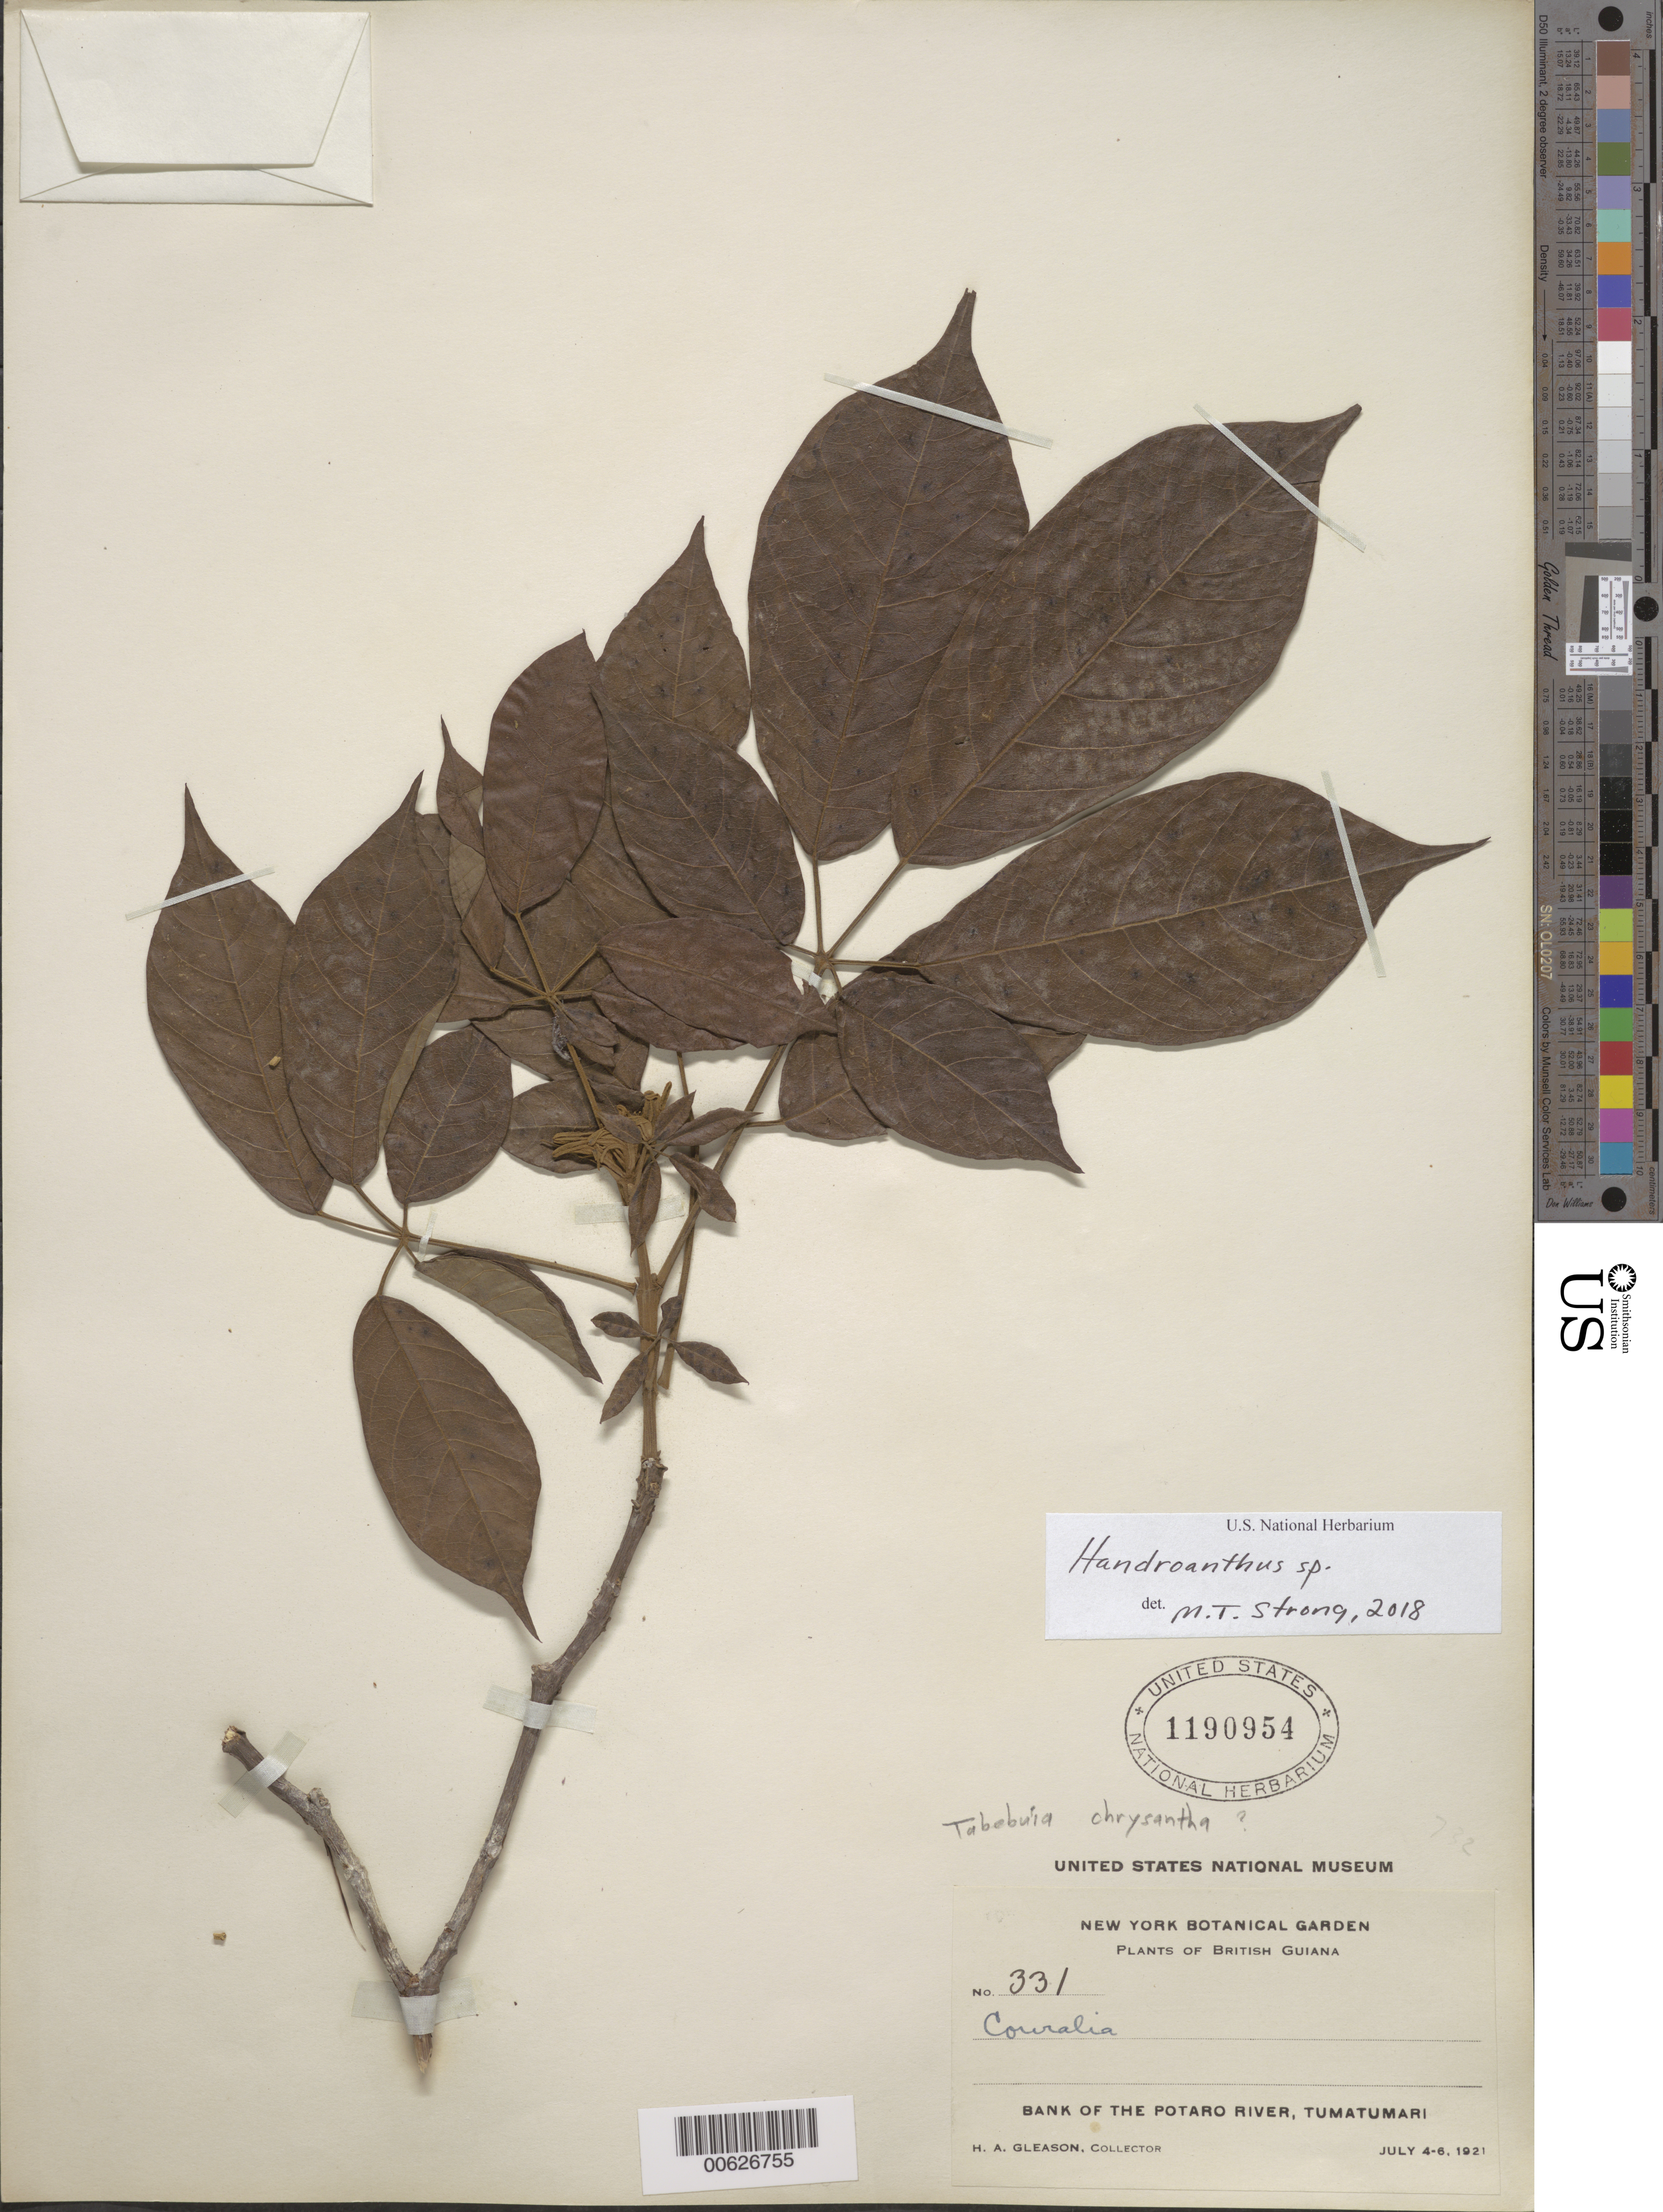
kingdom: Plantae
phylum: Tracheophyta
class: Magnoliopsida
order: Lamiales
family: Bignoniaceae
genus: Handroanthus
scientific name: Handroanthus sp.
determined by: Strong, Mark T., (BOT), Smithsonian Institution - National Museum of Natural History (UNITED STATES)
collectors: H. A. Gleason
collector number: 331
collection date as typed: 4-Jul-21 to 6-Jul-21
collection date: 1921-07-04/1921-07-06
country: Guyana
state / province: Potaro-Siparuni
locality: Tumatumari Village, Potaro R.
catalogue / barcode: US 1190954